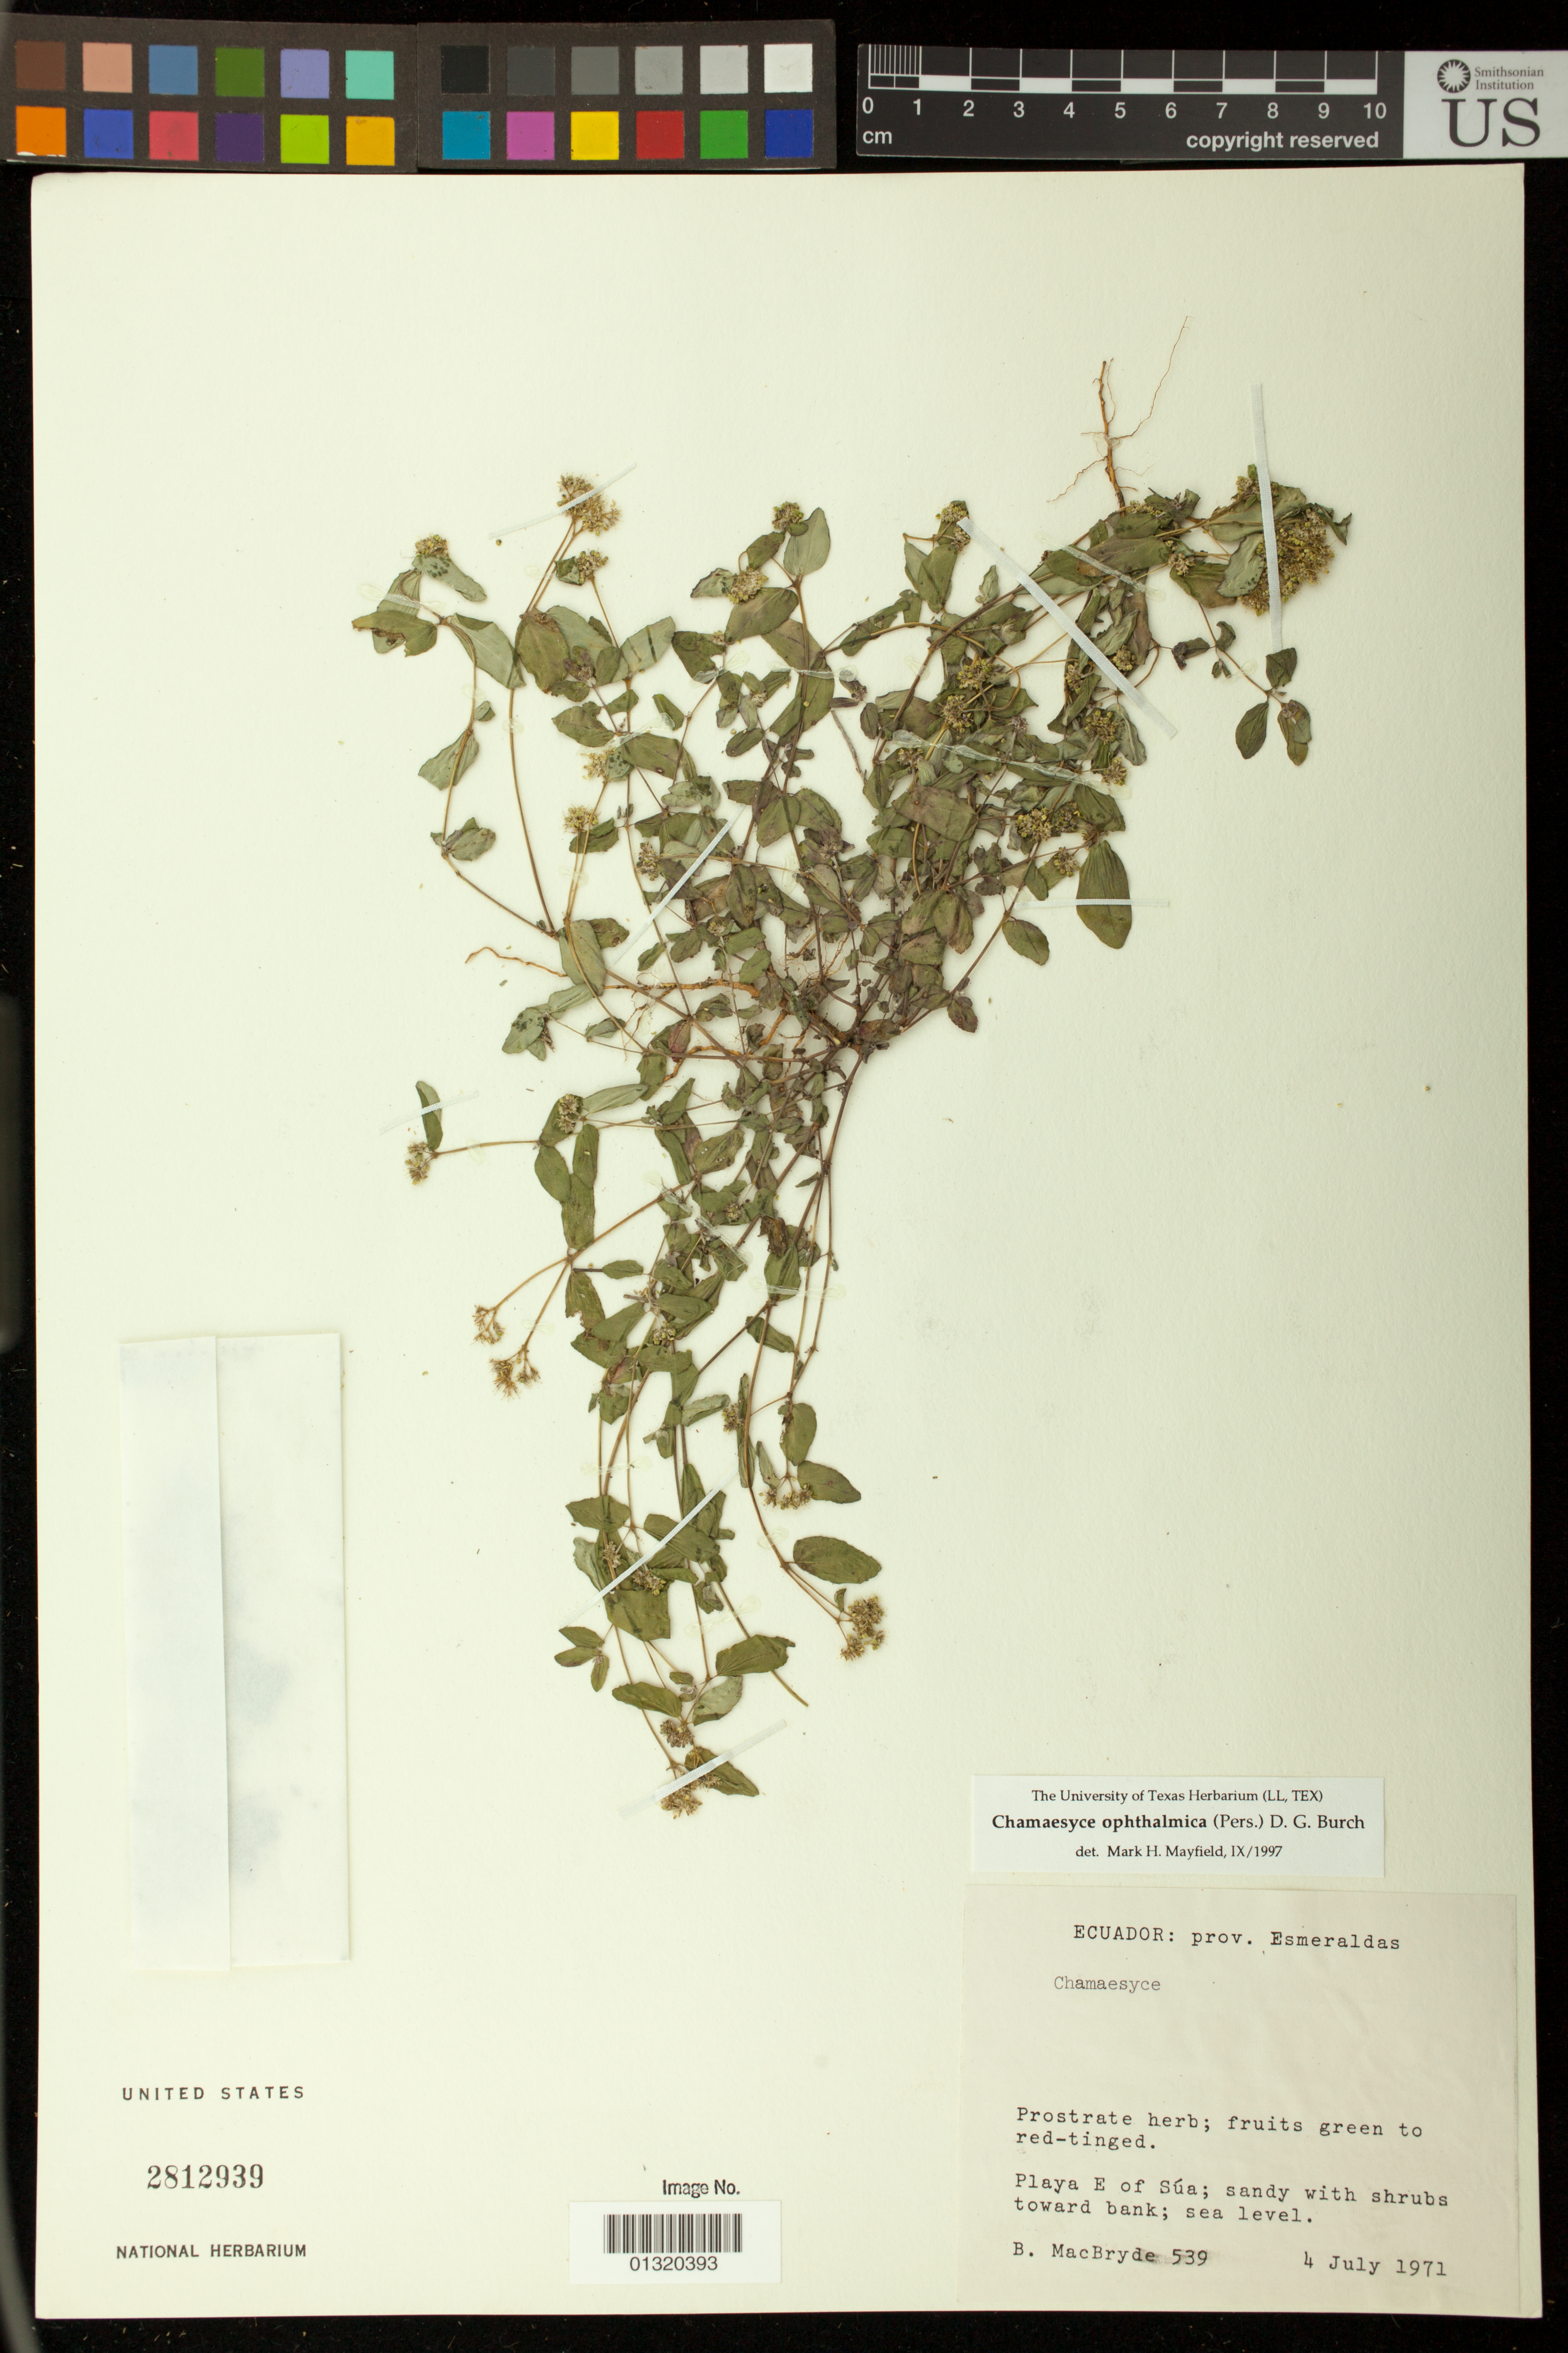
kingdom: Plantae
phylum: Tracheophyta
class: Magnoliopsida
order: Malpighiales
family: Euphorbiaceae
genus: Euphorbia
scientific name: Euphorbia ophthalmica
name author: Pers.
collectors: B. MacBryde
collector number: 539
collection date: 1971-07-04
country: Ecuador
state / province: Esmeraldas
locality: Playa E of Sua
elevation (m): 0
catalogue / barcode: US 2812939